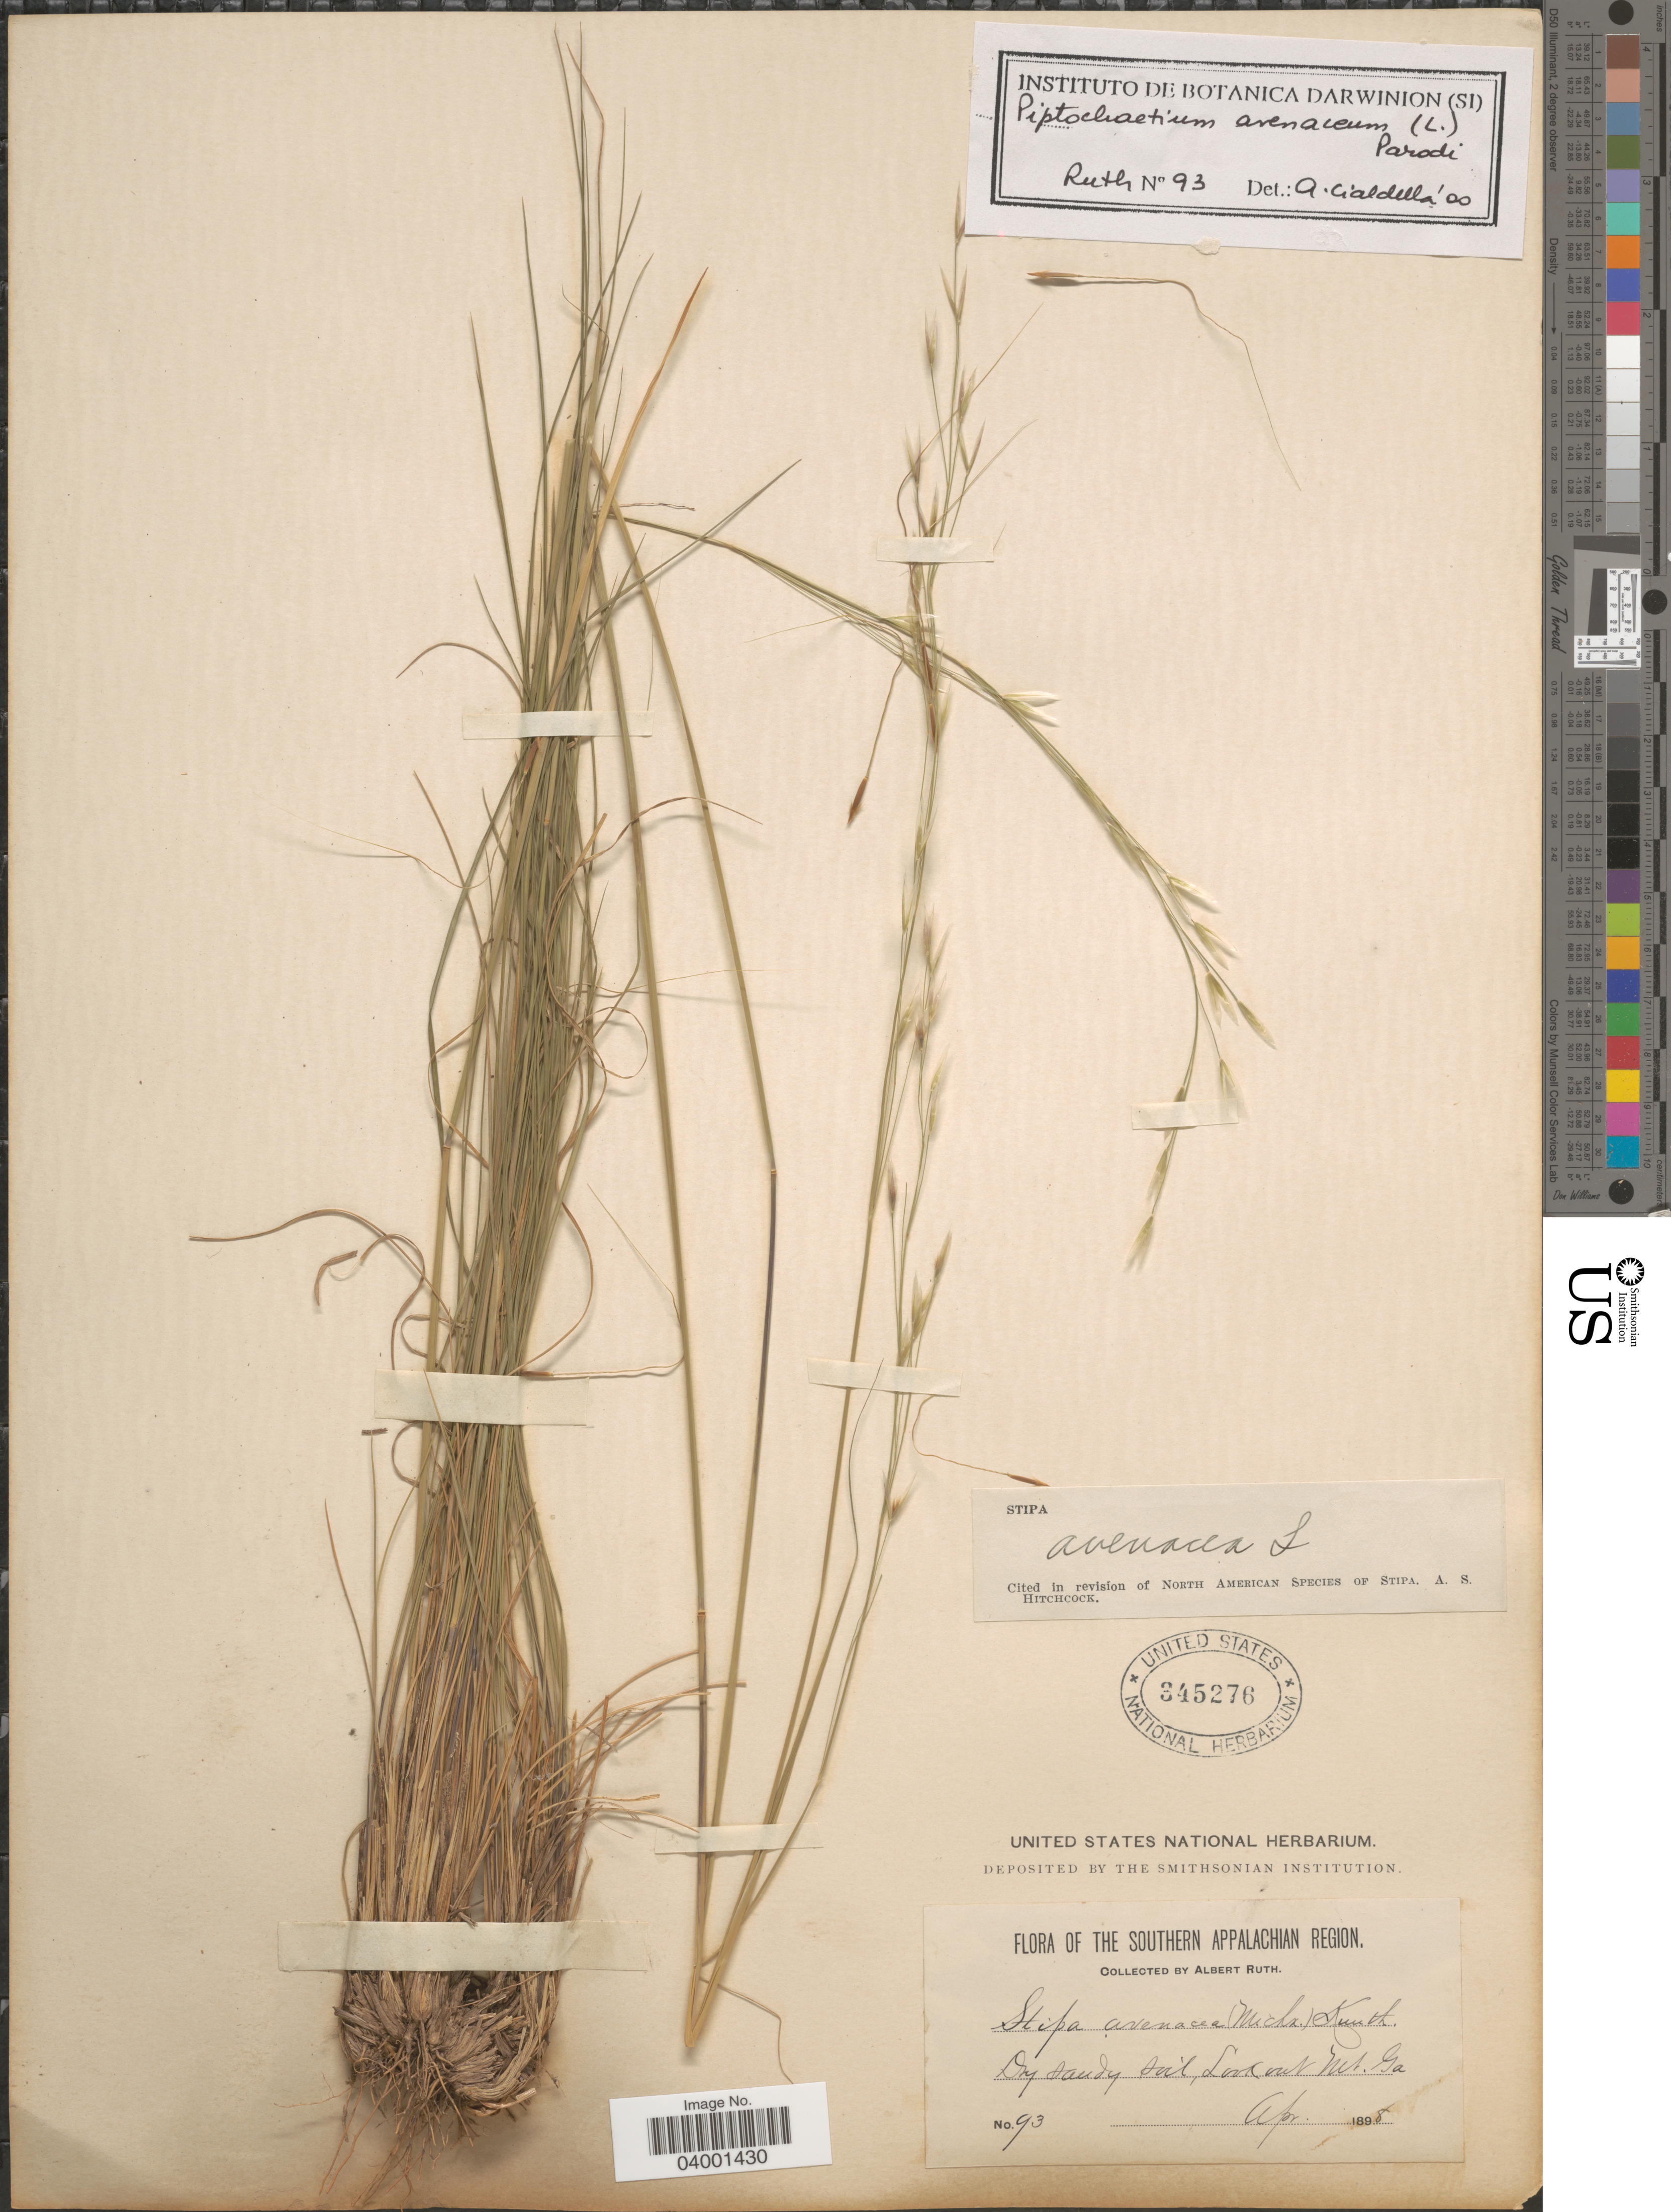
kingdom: Plantae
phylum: Tracheophyta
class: Liliopsida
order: Poales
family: Poaceae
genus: Piptochaetium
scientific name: Piptochaetium avenaceum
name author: (L.) Parodi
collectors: A. Ruth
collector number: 93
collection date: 1898-04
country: United States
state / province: Georgia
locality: The Southern Appalachian Region. Lookout Mt.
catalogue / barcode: US 345276